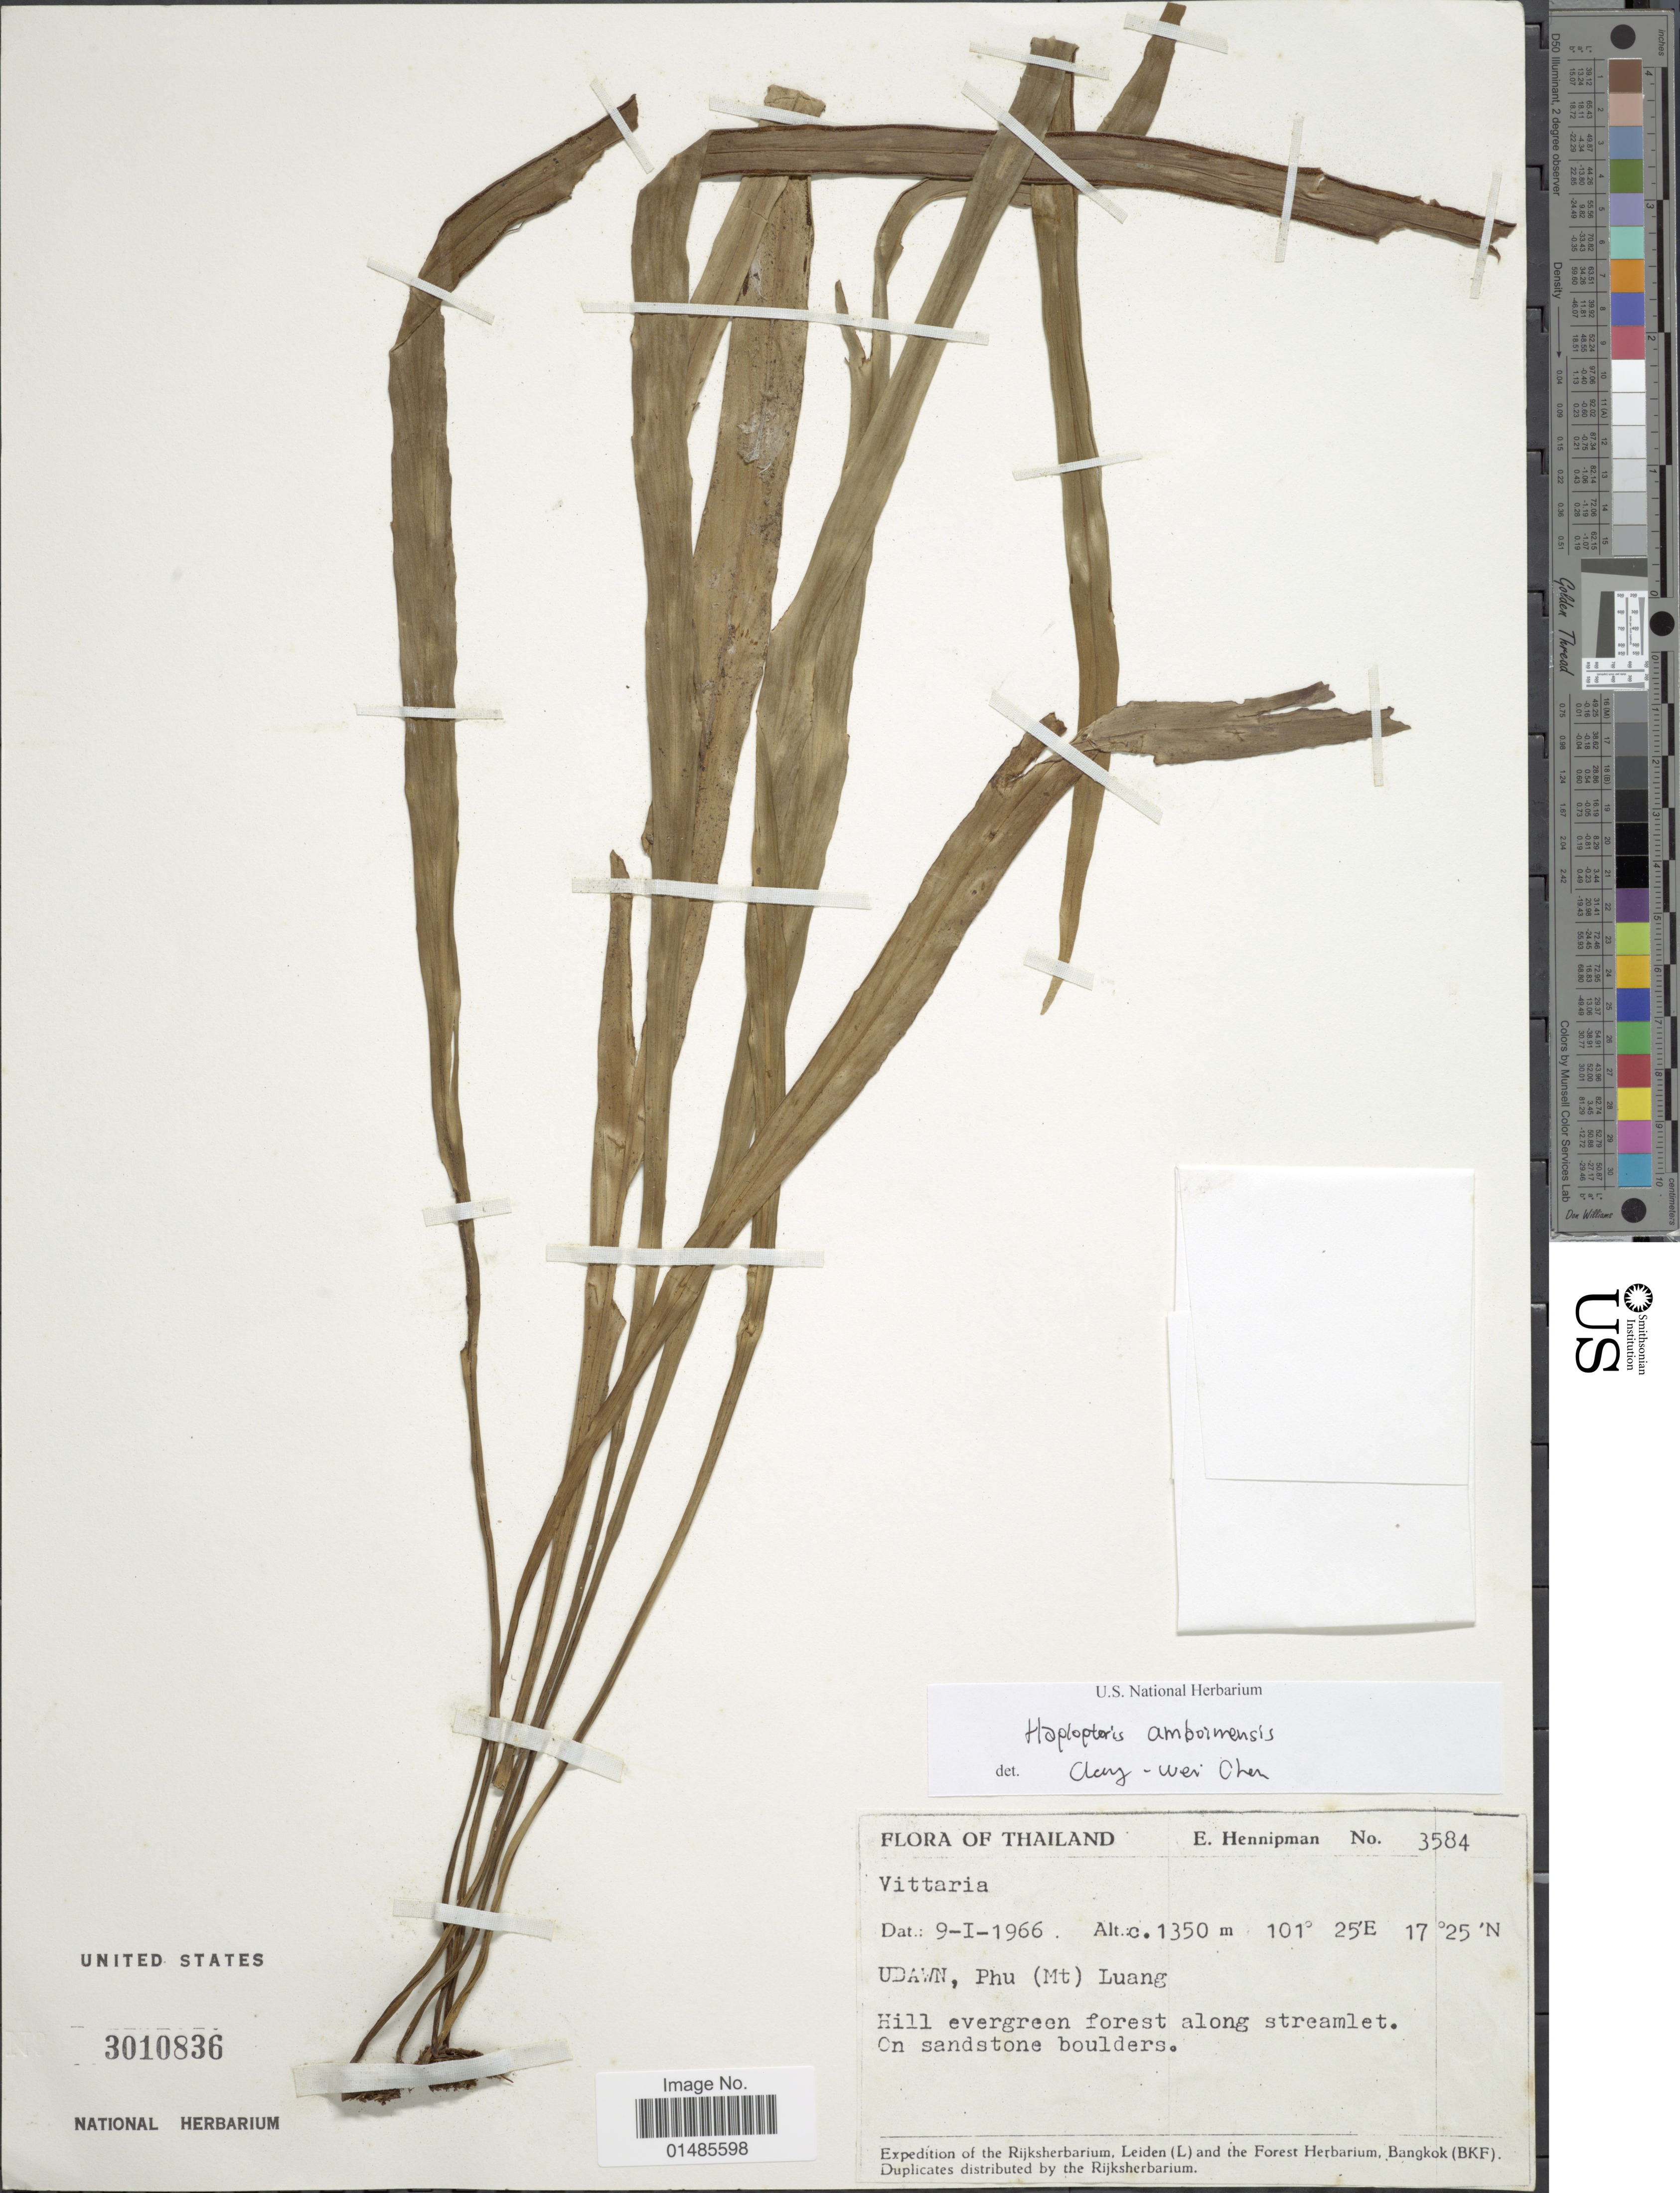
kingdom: Plantae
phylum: Tracheophyta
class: Polypodiopsida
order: Polypodiales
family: Pteridaceae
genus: Haplopteris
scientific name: Haplopteris amboinensis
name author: (Fée) X.C. Zhang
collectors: E. Hennipman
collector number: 3584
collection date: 1966-01-09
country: Thailand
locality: Udawn, Phu (Mt) Luang.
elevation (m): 1350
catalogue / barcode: US 3010836